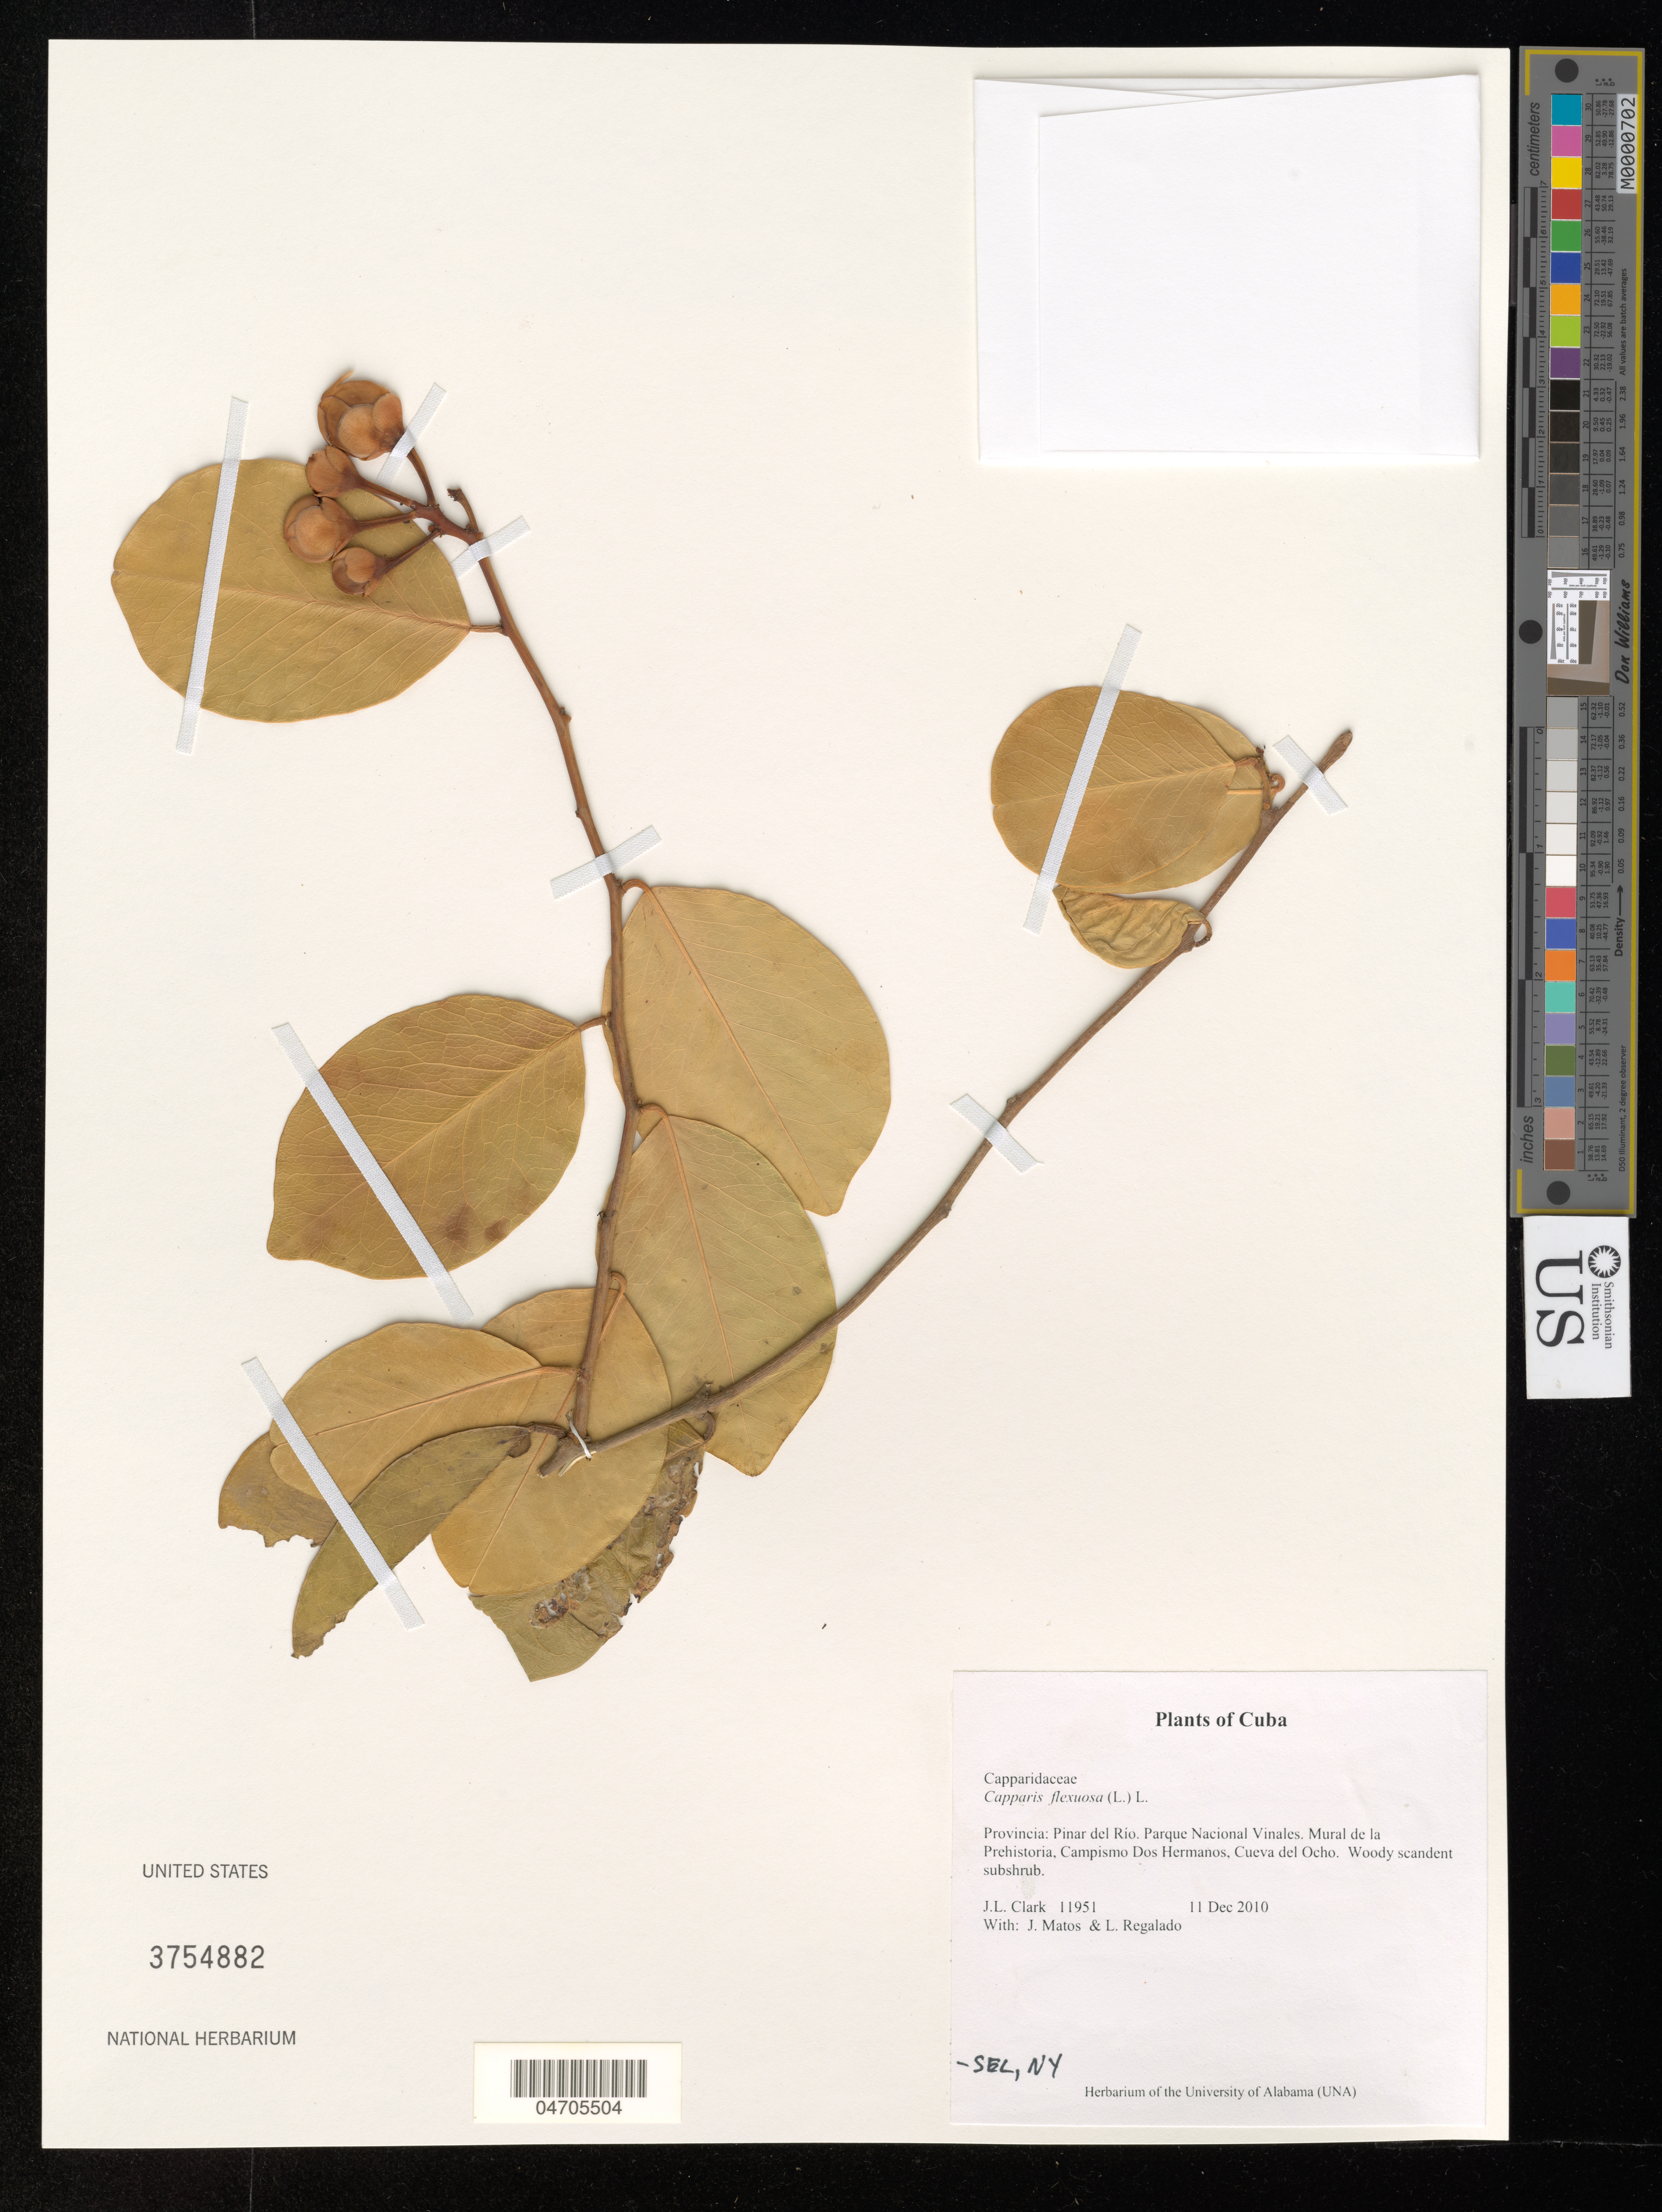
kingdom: Plantae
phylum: Tracheophyta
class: Magnoliopsida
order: Brassicales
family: Capparaceae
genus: Capparis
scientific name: Capparis flexuosa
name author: (L.) L.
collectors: J. L. Clark, J. Matos & L. Regalado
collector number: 11951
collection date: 2010-12-11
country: Cuba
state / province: Pinar del Río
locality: Parque Nacional Vinales. Mural de la Prehistoria, Campismo Dos Hermanos, Cueva del Ocho.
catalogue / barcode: US 3754882